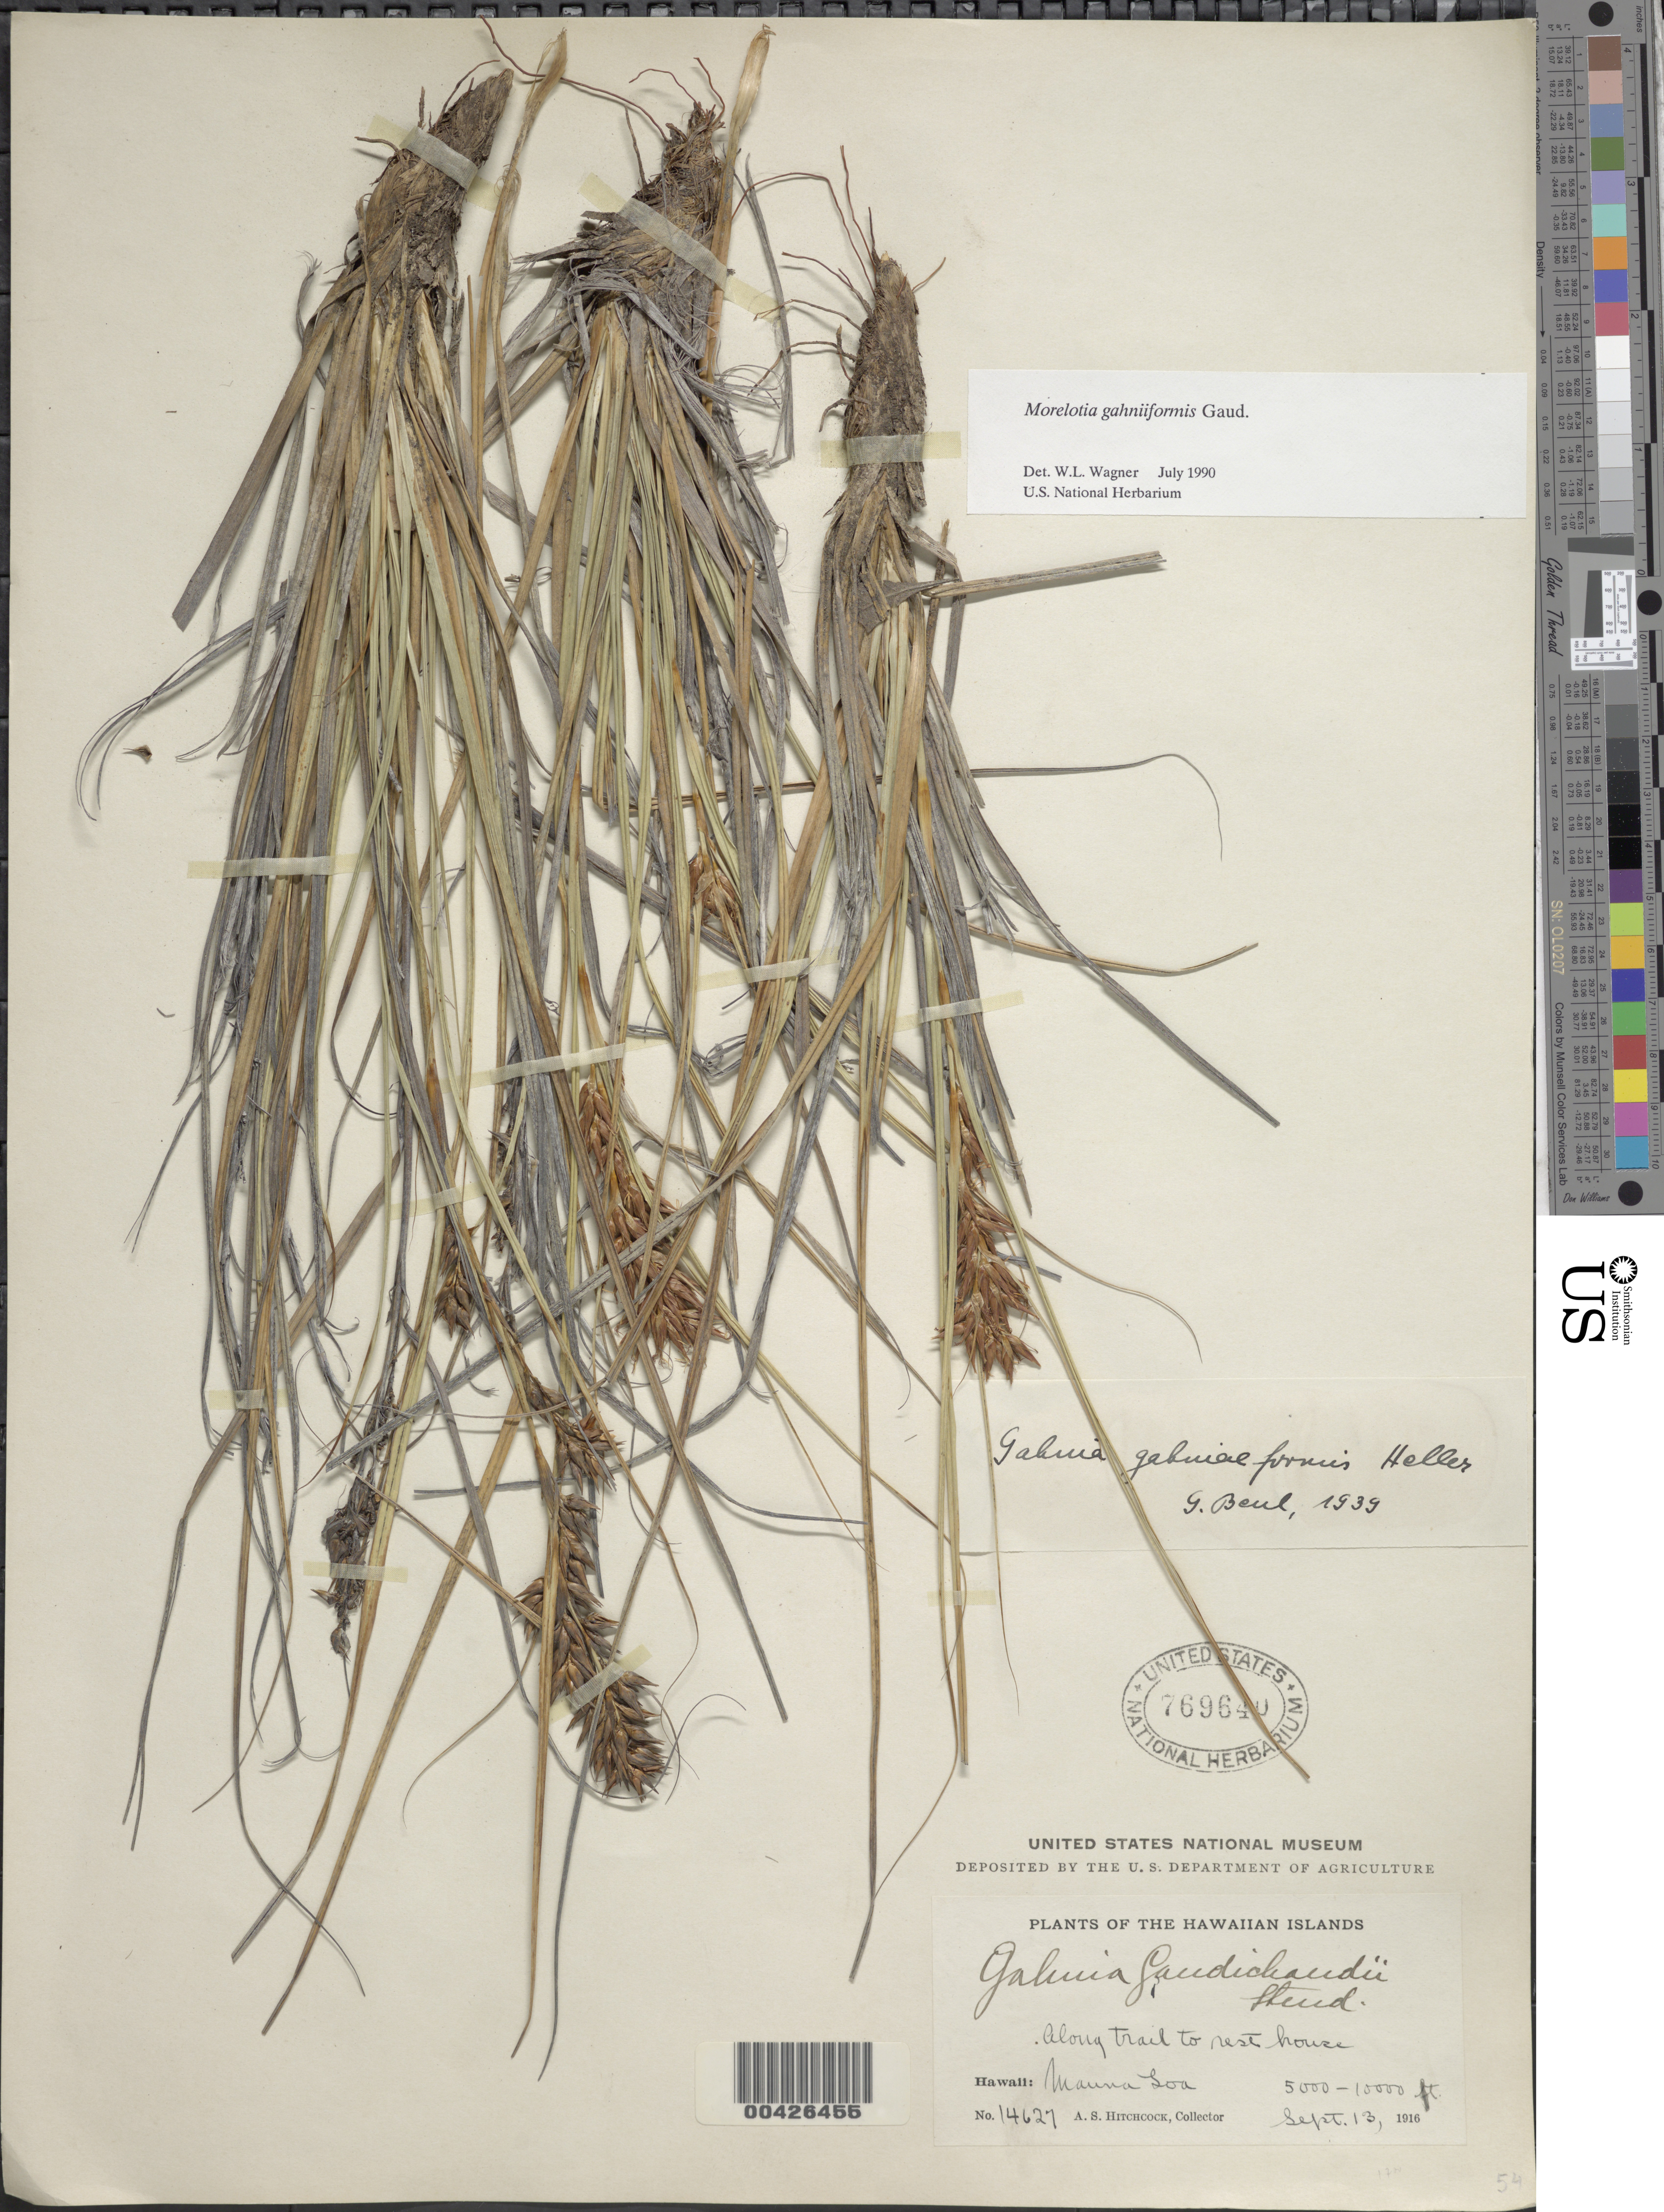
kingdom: Plantae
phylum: Tracheophyta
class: Liliopsida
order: Poales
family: Cyperaceae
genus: Morelotia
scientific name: Morelotia gahniiformis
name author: Gaudich.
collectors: A. S. Hitchcock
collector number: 14627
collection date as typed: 13 Sep 1916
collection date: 1916-09-13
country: United States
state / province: Hawaii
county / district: Hawaii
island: Hawaii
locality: Mauna Loa, along trail to rest house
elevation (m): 1524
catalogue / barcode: US 769640